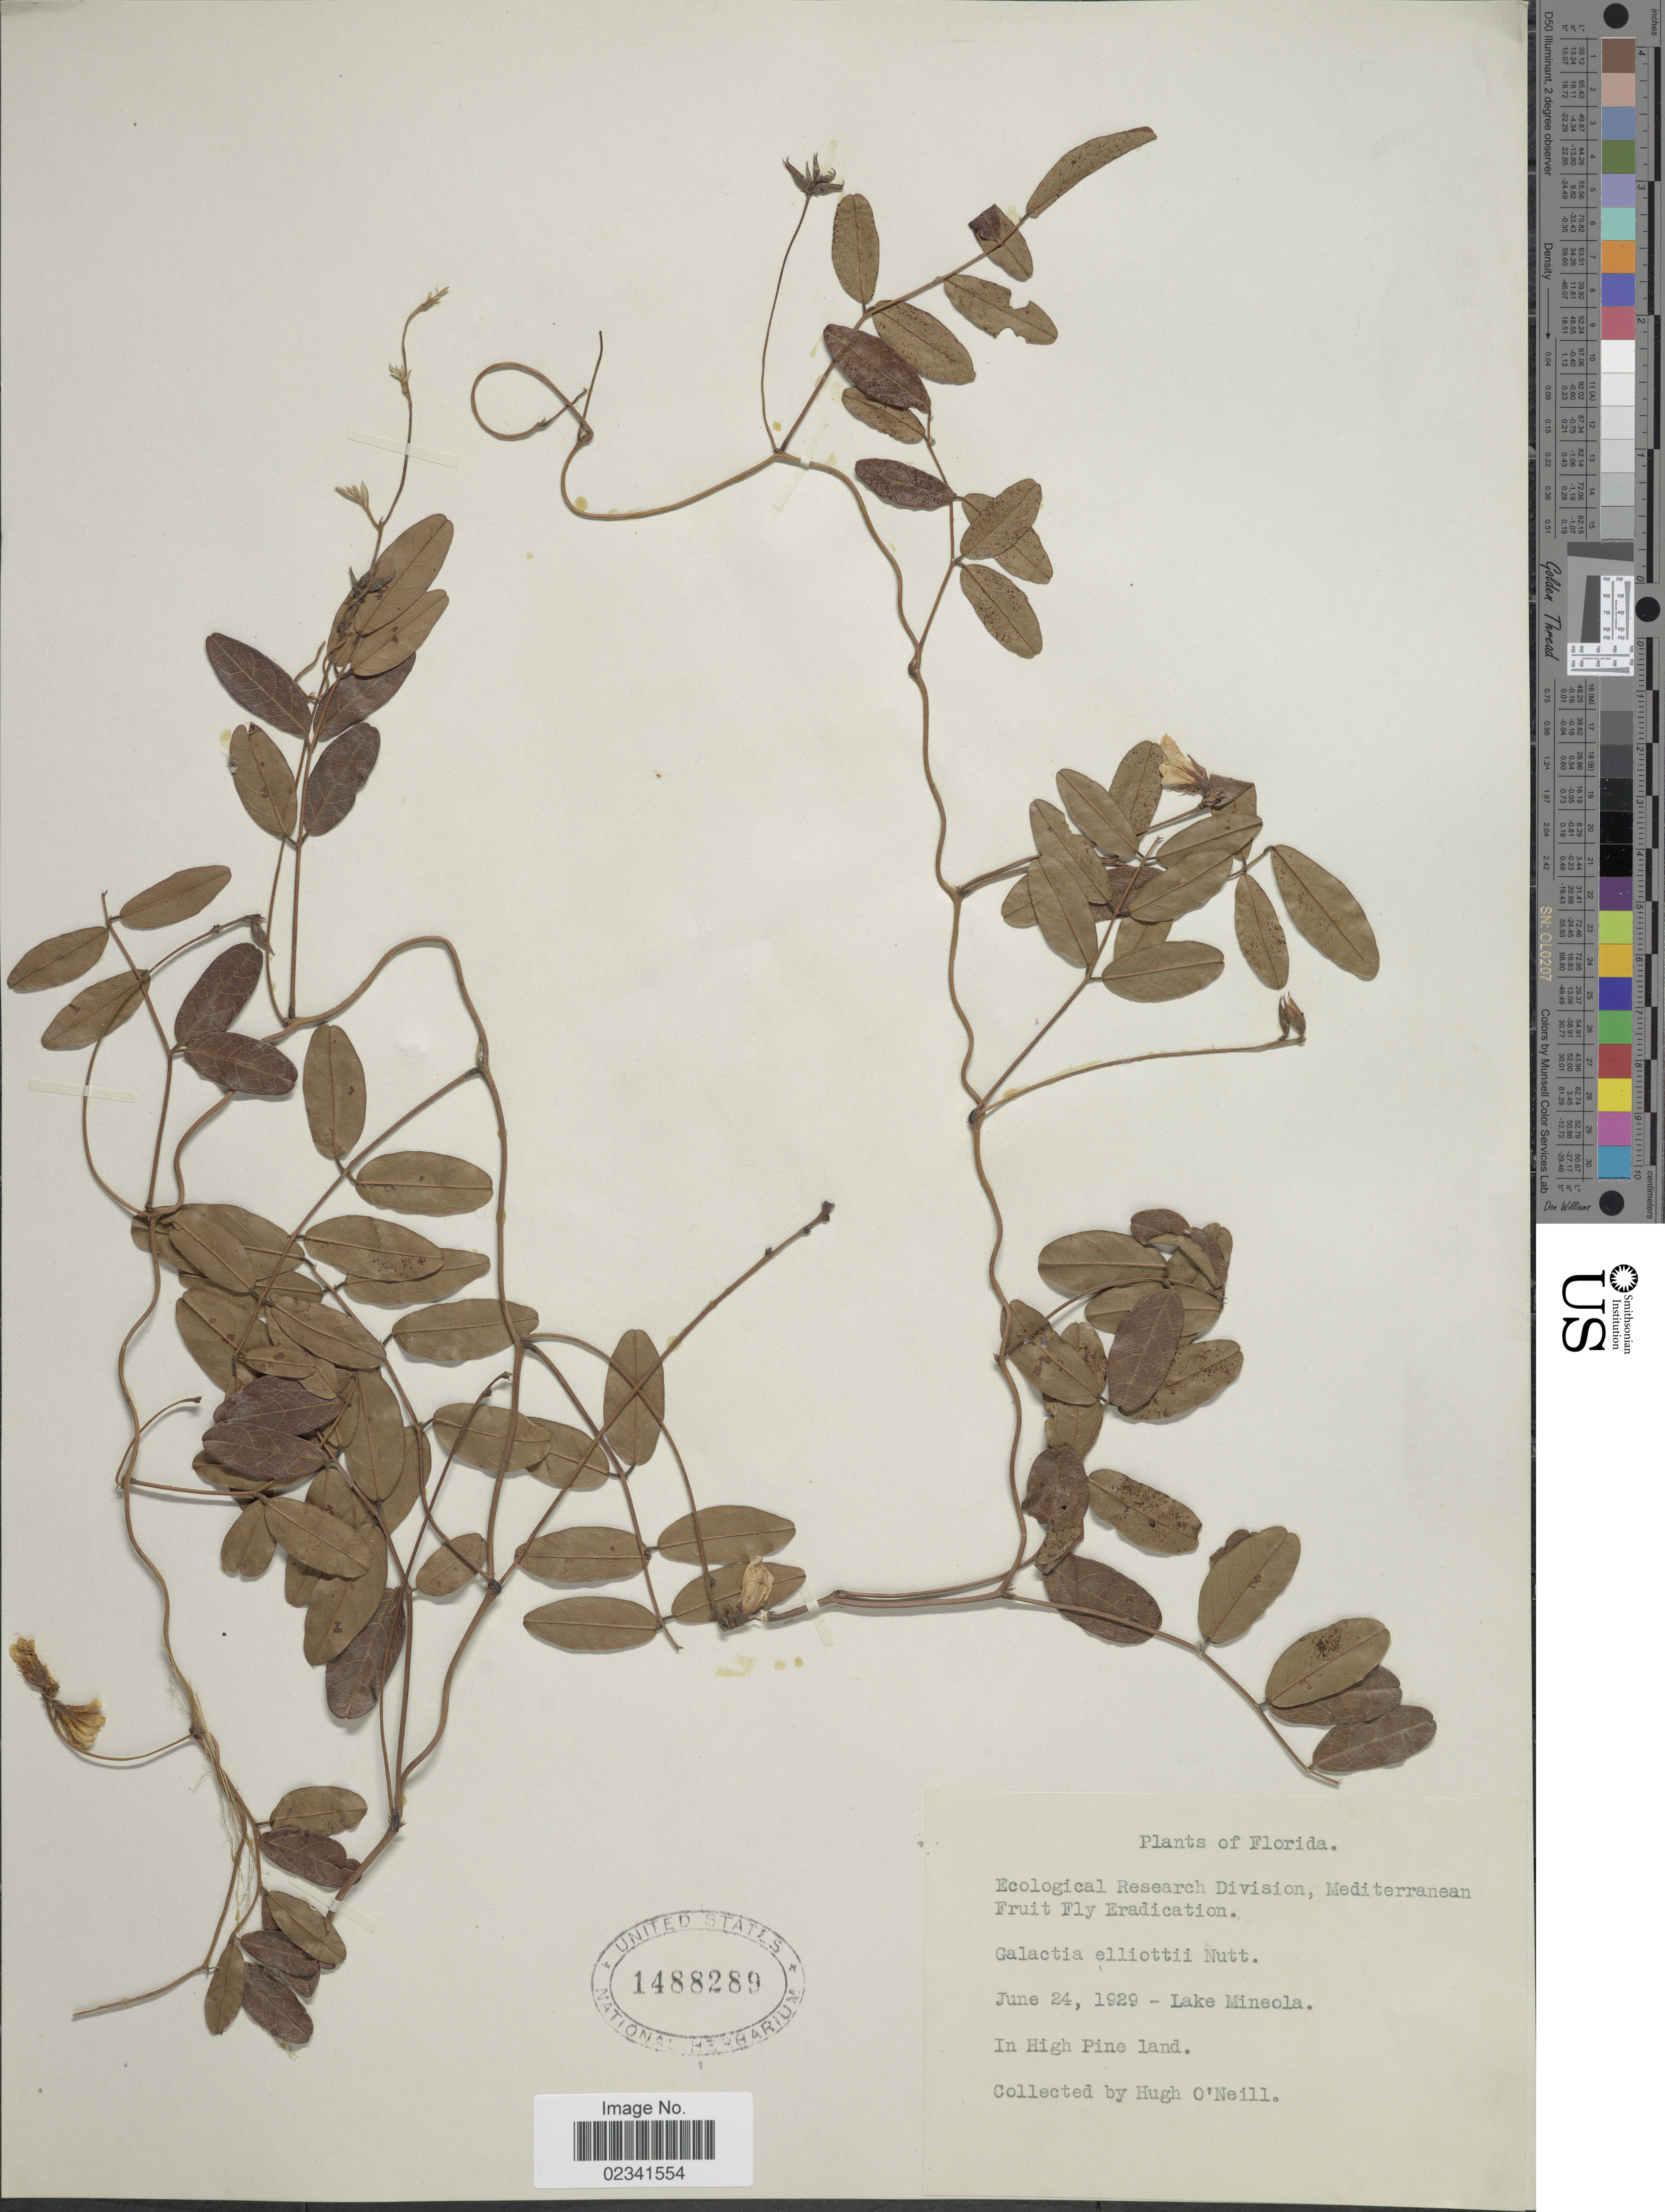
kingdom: Plantae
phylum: Tracheophyta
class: Magnoliopsida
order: Fabales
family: Fabaceae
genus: Galactia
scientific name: Galactia elliottii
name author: Nutt.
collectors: H. O'Neill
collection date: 1929-06-24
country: United States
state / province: Florida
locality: Lake Mineola, In High Pine Land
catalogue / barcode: US 1488289